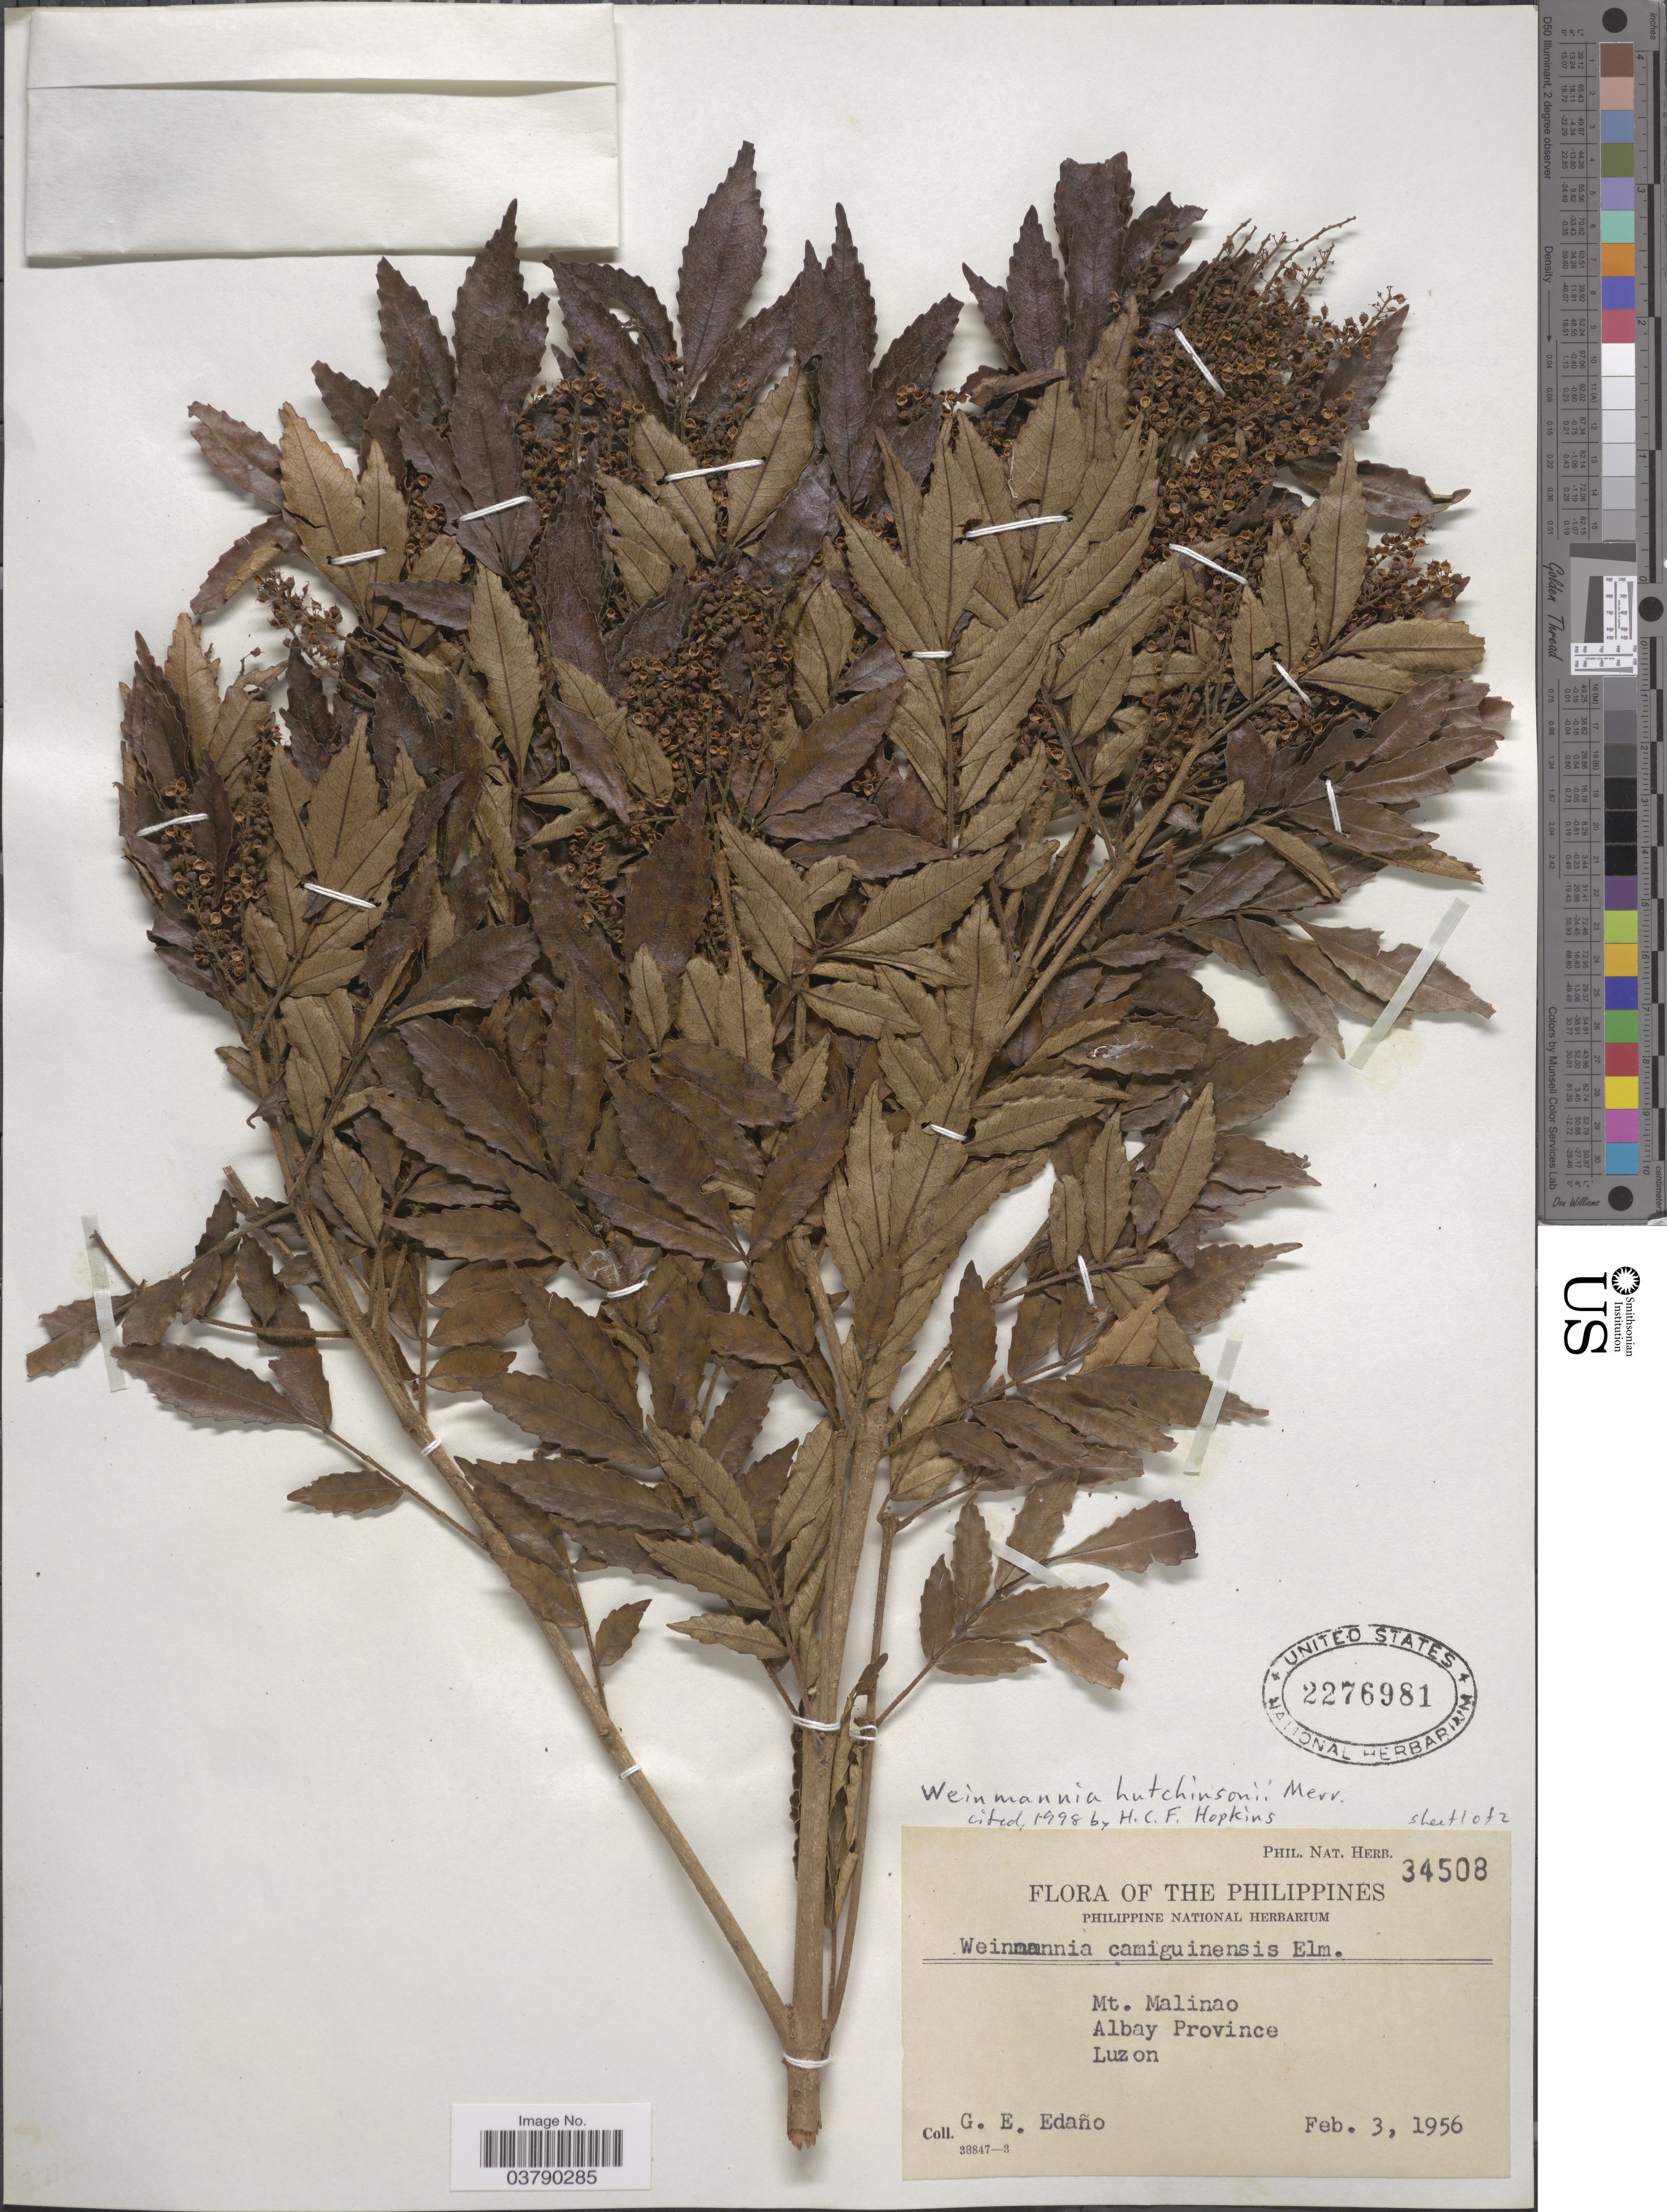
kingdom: Plantae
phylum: Tracheophyta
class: Magnoliopsida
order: Oxalidales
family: Cunoniaceae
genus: Pterophylla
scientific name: Pterophylla hutchinsonii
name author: (Merr.) Pillon & H.C. Hopkins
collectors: G. E. Edaño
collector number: Phil. Nat. Herb. 34508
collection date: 1956-02-03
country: Philippines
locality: Mt. Malinao. Albay Province. Luzon.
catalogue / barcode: US 2276981